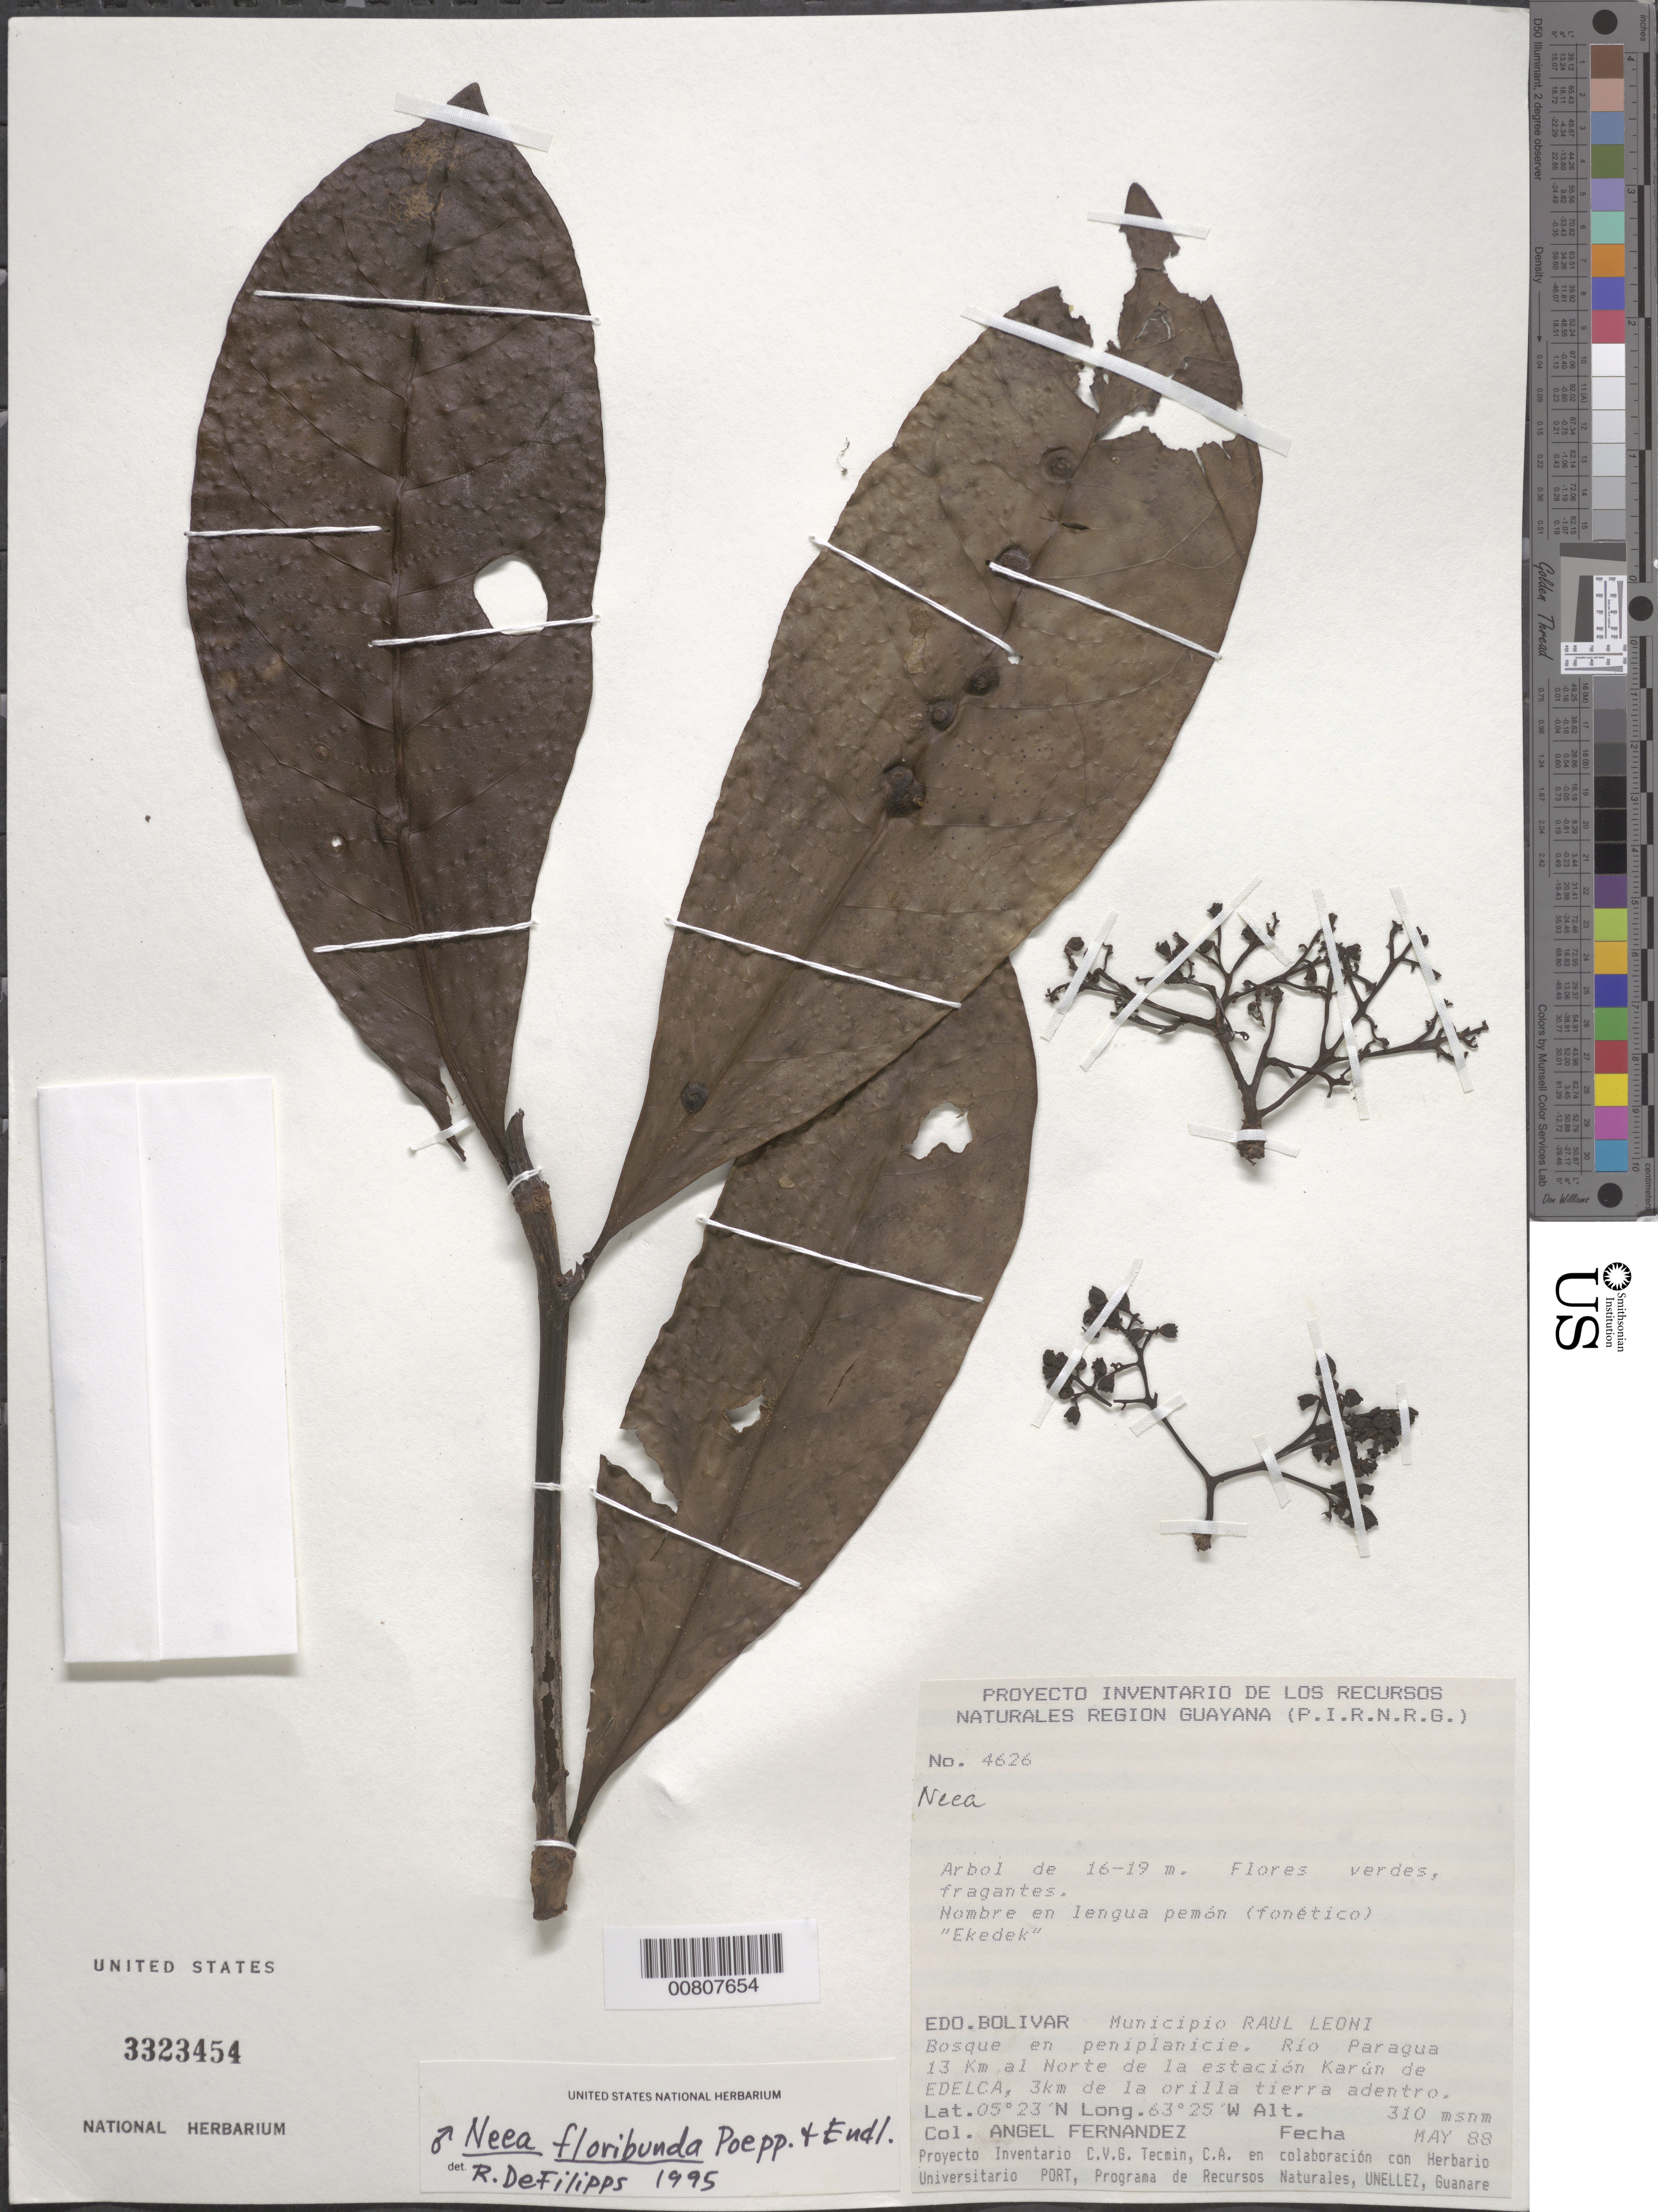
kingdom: Plantae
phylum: Tracheophyta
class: Magnoliopsida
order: Caryophyllales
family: Nyctaginaceae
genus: Neea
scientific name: Neea floribunda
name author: Poepp. & Endl.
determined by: DeFilipps, R. A.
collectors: A. Fernández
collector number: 4626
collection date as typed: May-88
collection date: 1988-05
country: Venezuela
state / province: Bolívar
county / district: Angostura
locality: Mun. Raúl Leoni [=Angostura], Río Paragua, 13 km N of Karún de EDELCA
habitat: Bosque en peniplanicie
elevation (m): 310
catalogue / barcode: US 3323454